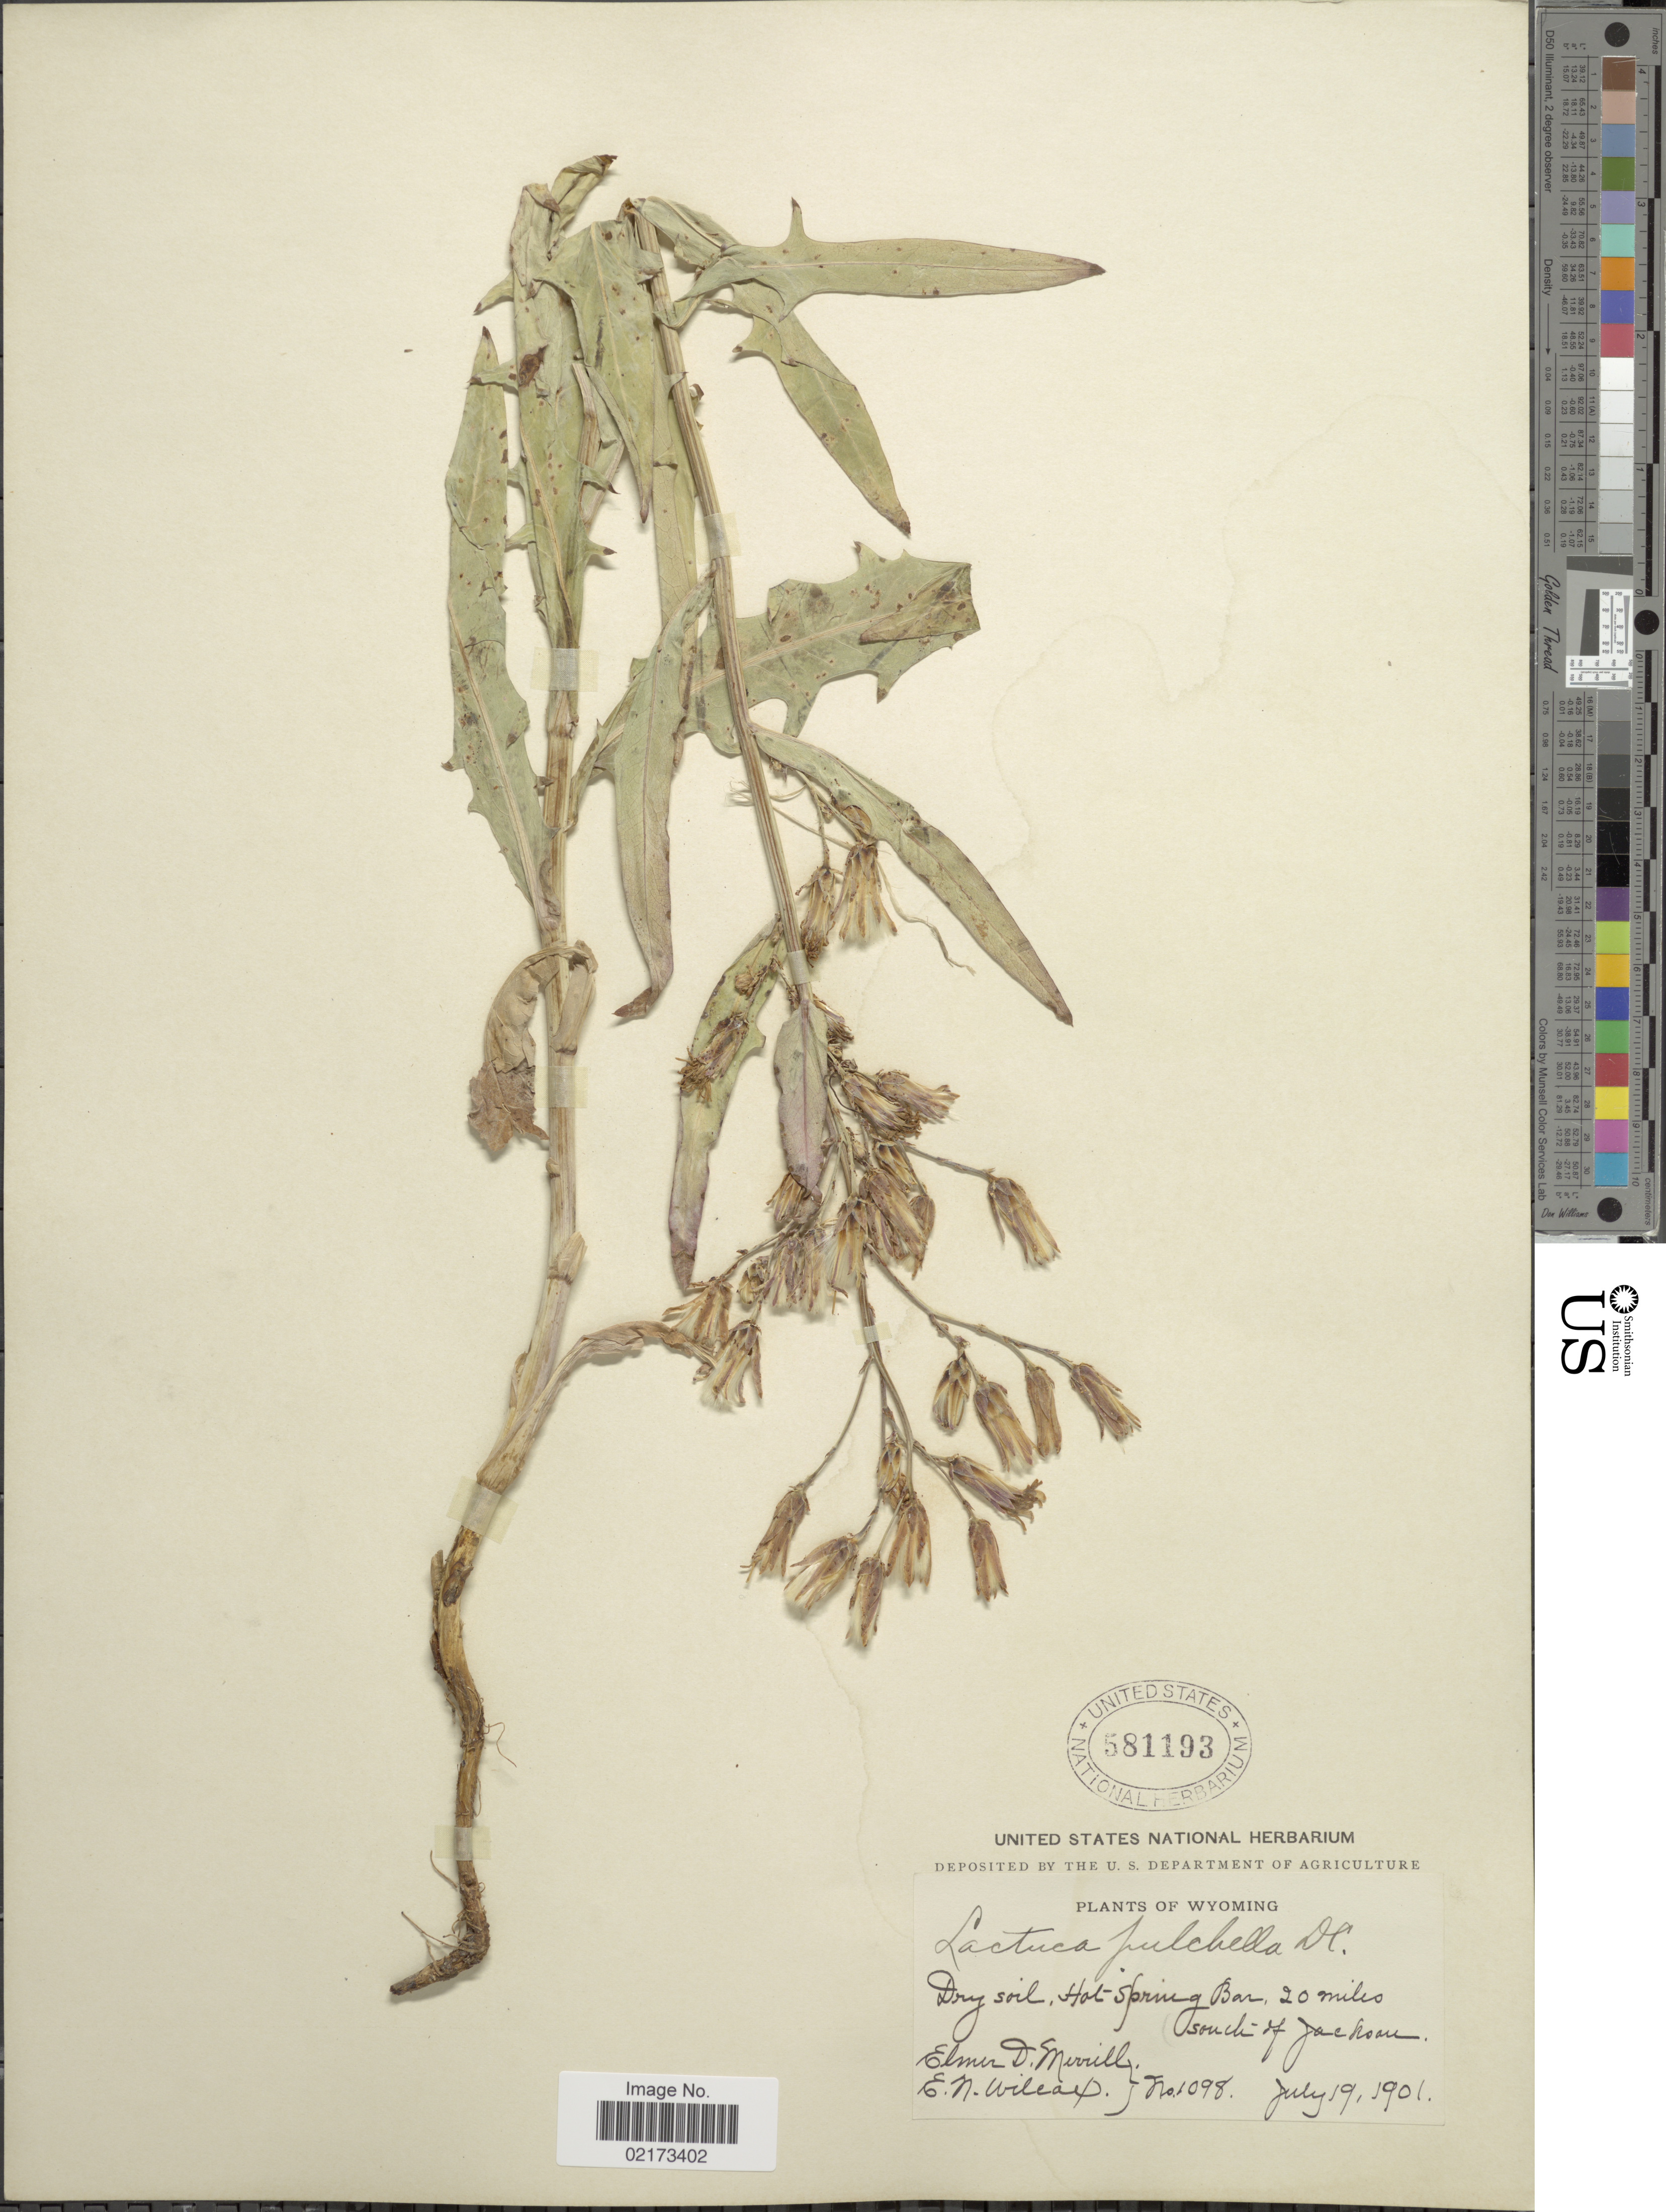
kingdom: Plantae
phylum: Tracheophyta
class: Magnoliopsida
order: Asterales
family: Asteraceae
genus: Lactuca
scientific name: Lactuca tatarica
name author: (L.) C.A. Mey.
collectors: E. D. Merrill & E. Wilcox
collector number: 1098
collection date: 1901-07-19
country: United States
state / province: Wyoming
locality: Hot Spring Bar, 20 miles south of Jackson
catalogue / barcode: US 581193